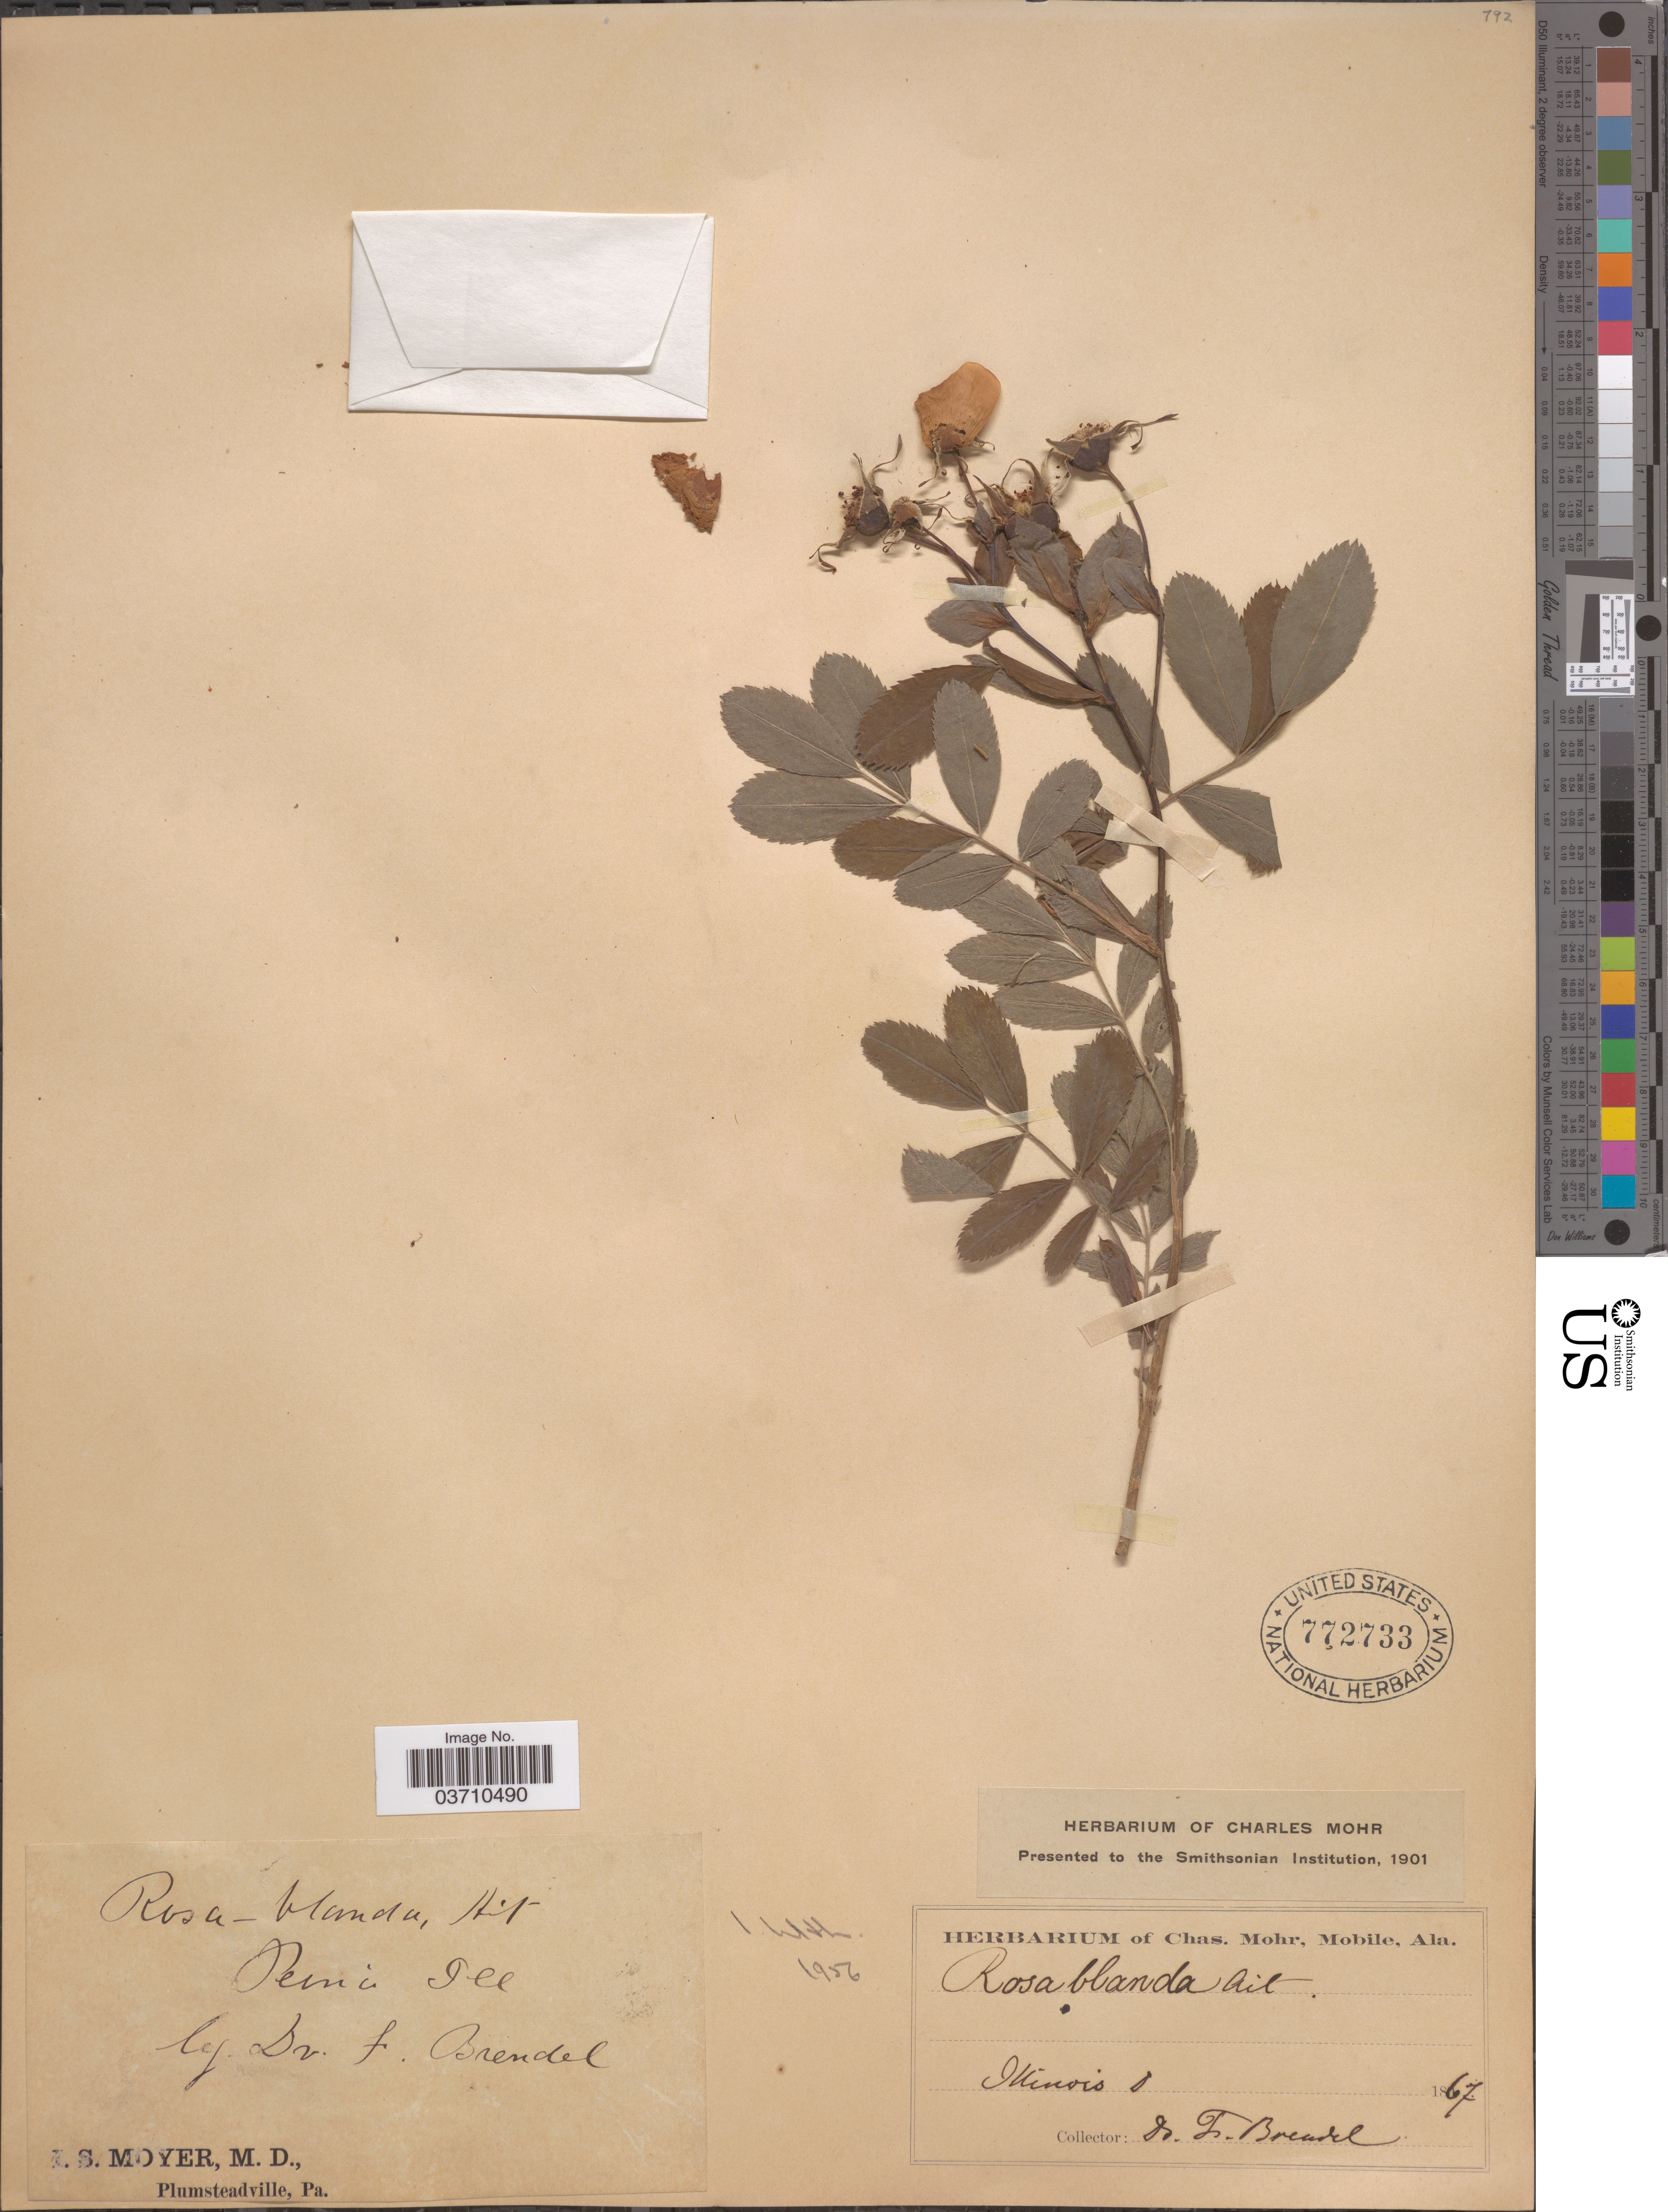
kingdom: Plantae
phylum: Tracheophyta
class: Magnoliopsida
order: Rosales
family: Rosaceae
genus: Rosa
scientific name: Rosa blanda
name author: Aiton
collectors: F. Brendel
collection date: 1867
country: United States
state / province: Illinois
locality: Peoria.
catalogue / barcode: US 772733